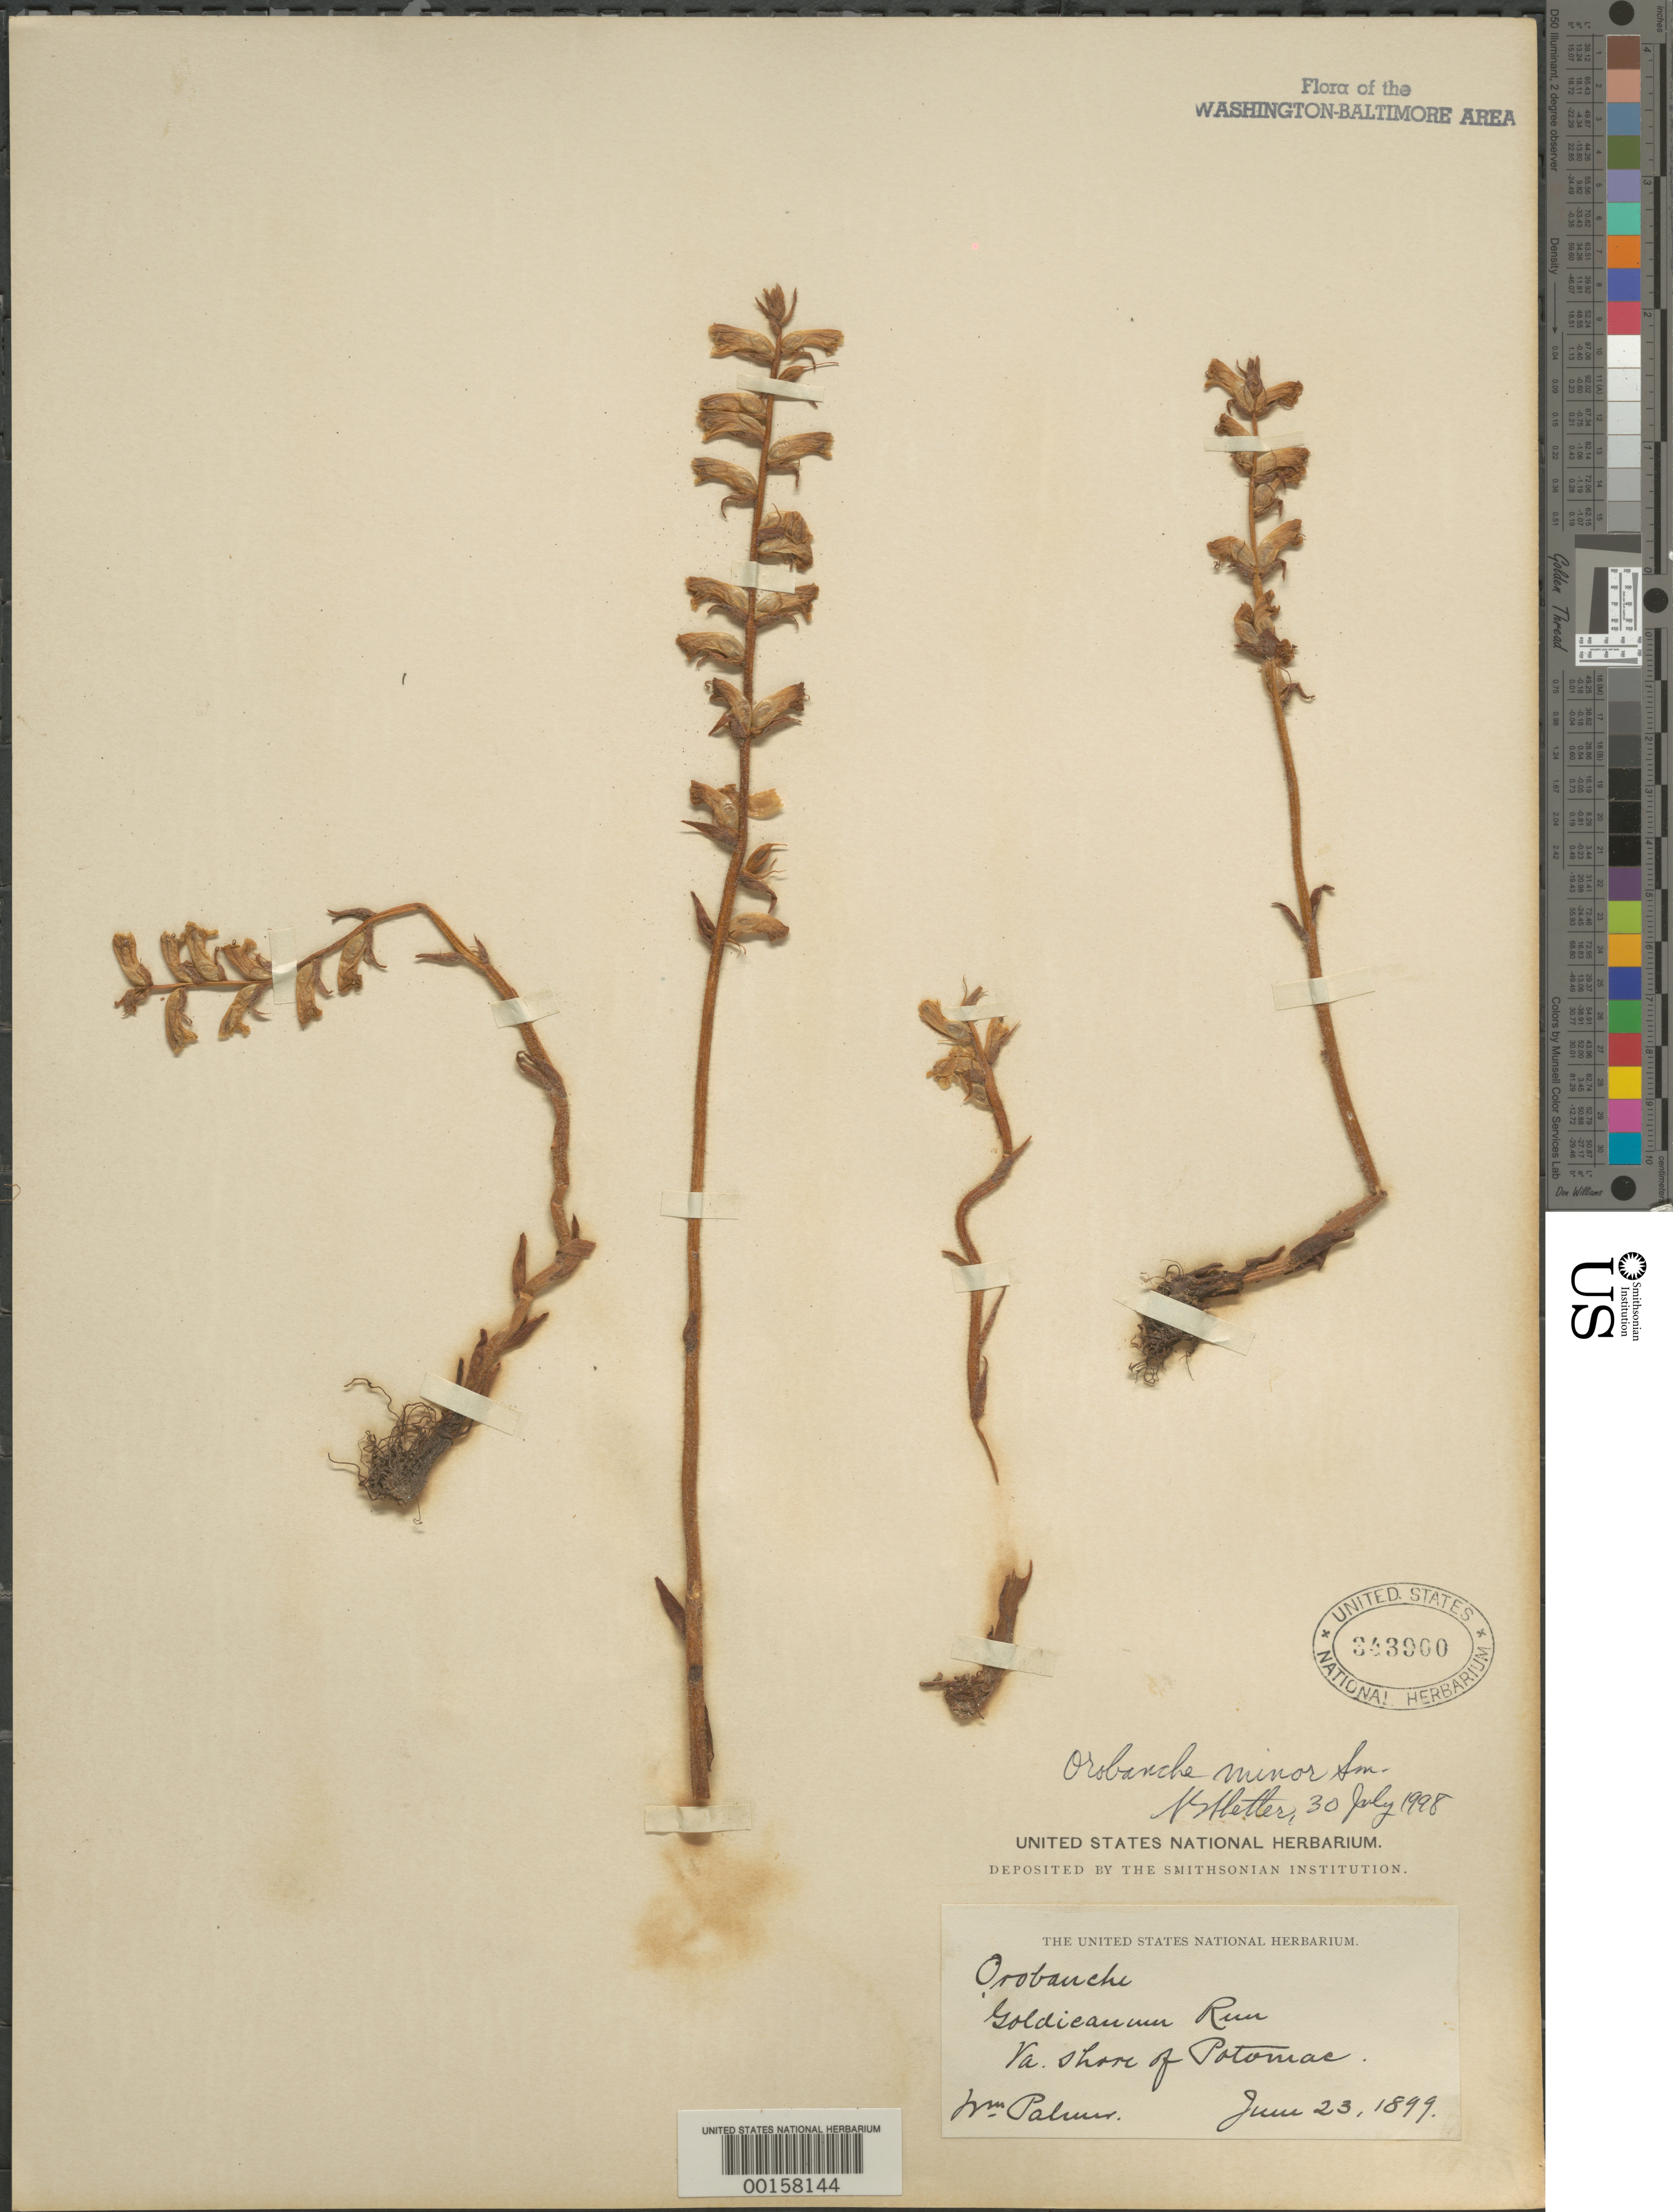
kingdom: Plantae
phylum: Tracheophyta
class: Magnoliopsida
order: Lamiales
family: Orobanchaceae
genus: Orobanche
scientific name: Orobanche minor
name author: Sm.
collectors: W. Palmer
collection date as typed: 23 Jun 1899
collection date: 1899-06-23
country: United States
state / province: Virginia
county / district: Arlington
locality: Goldianum Run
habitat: Shore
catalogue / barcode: US 343900